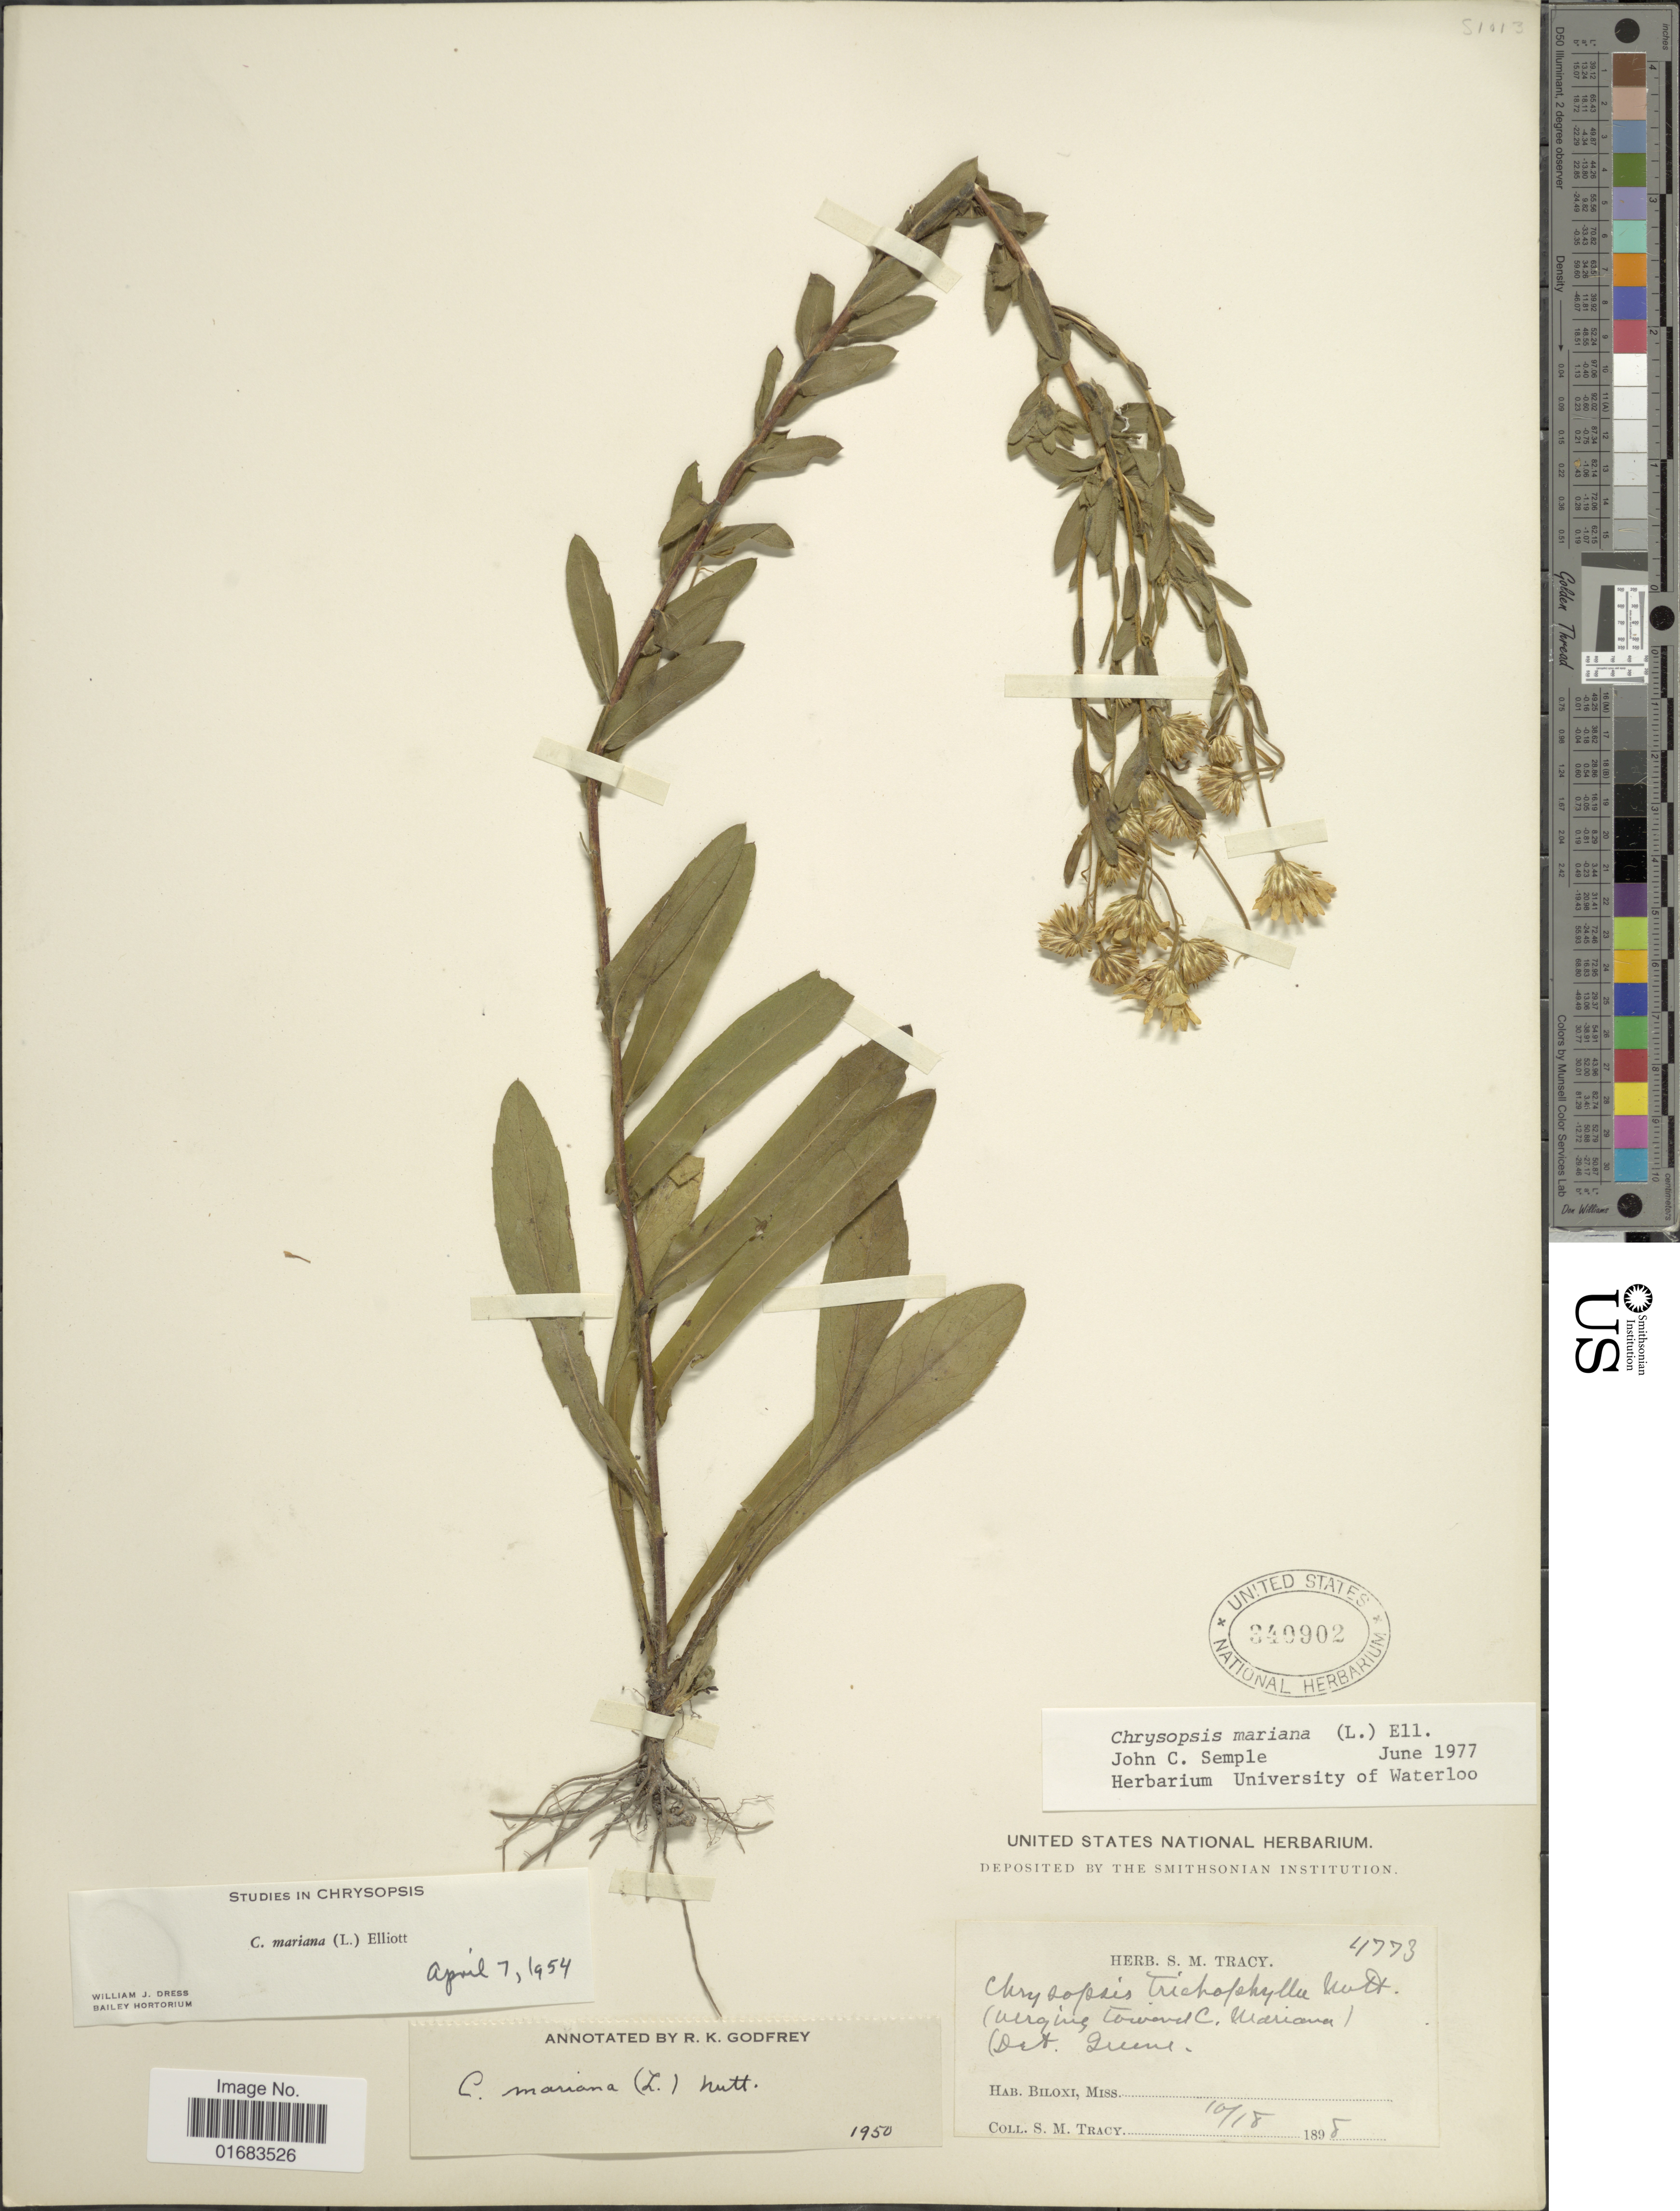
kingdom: Plantae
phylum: Tracheophyta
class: Magnoliopsida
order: Asterales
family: Asteraceae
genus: Chrysopsis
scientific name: Chrysopsis mariana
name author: (L.) Elliott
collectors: S. M. Tracy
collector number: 4773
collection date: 1898-10-18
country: United States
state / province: Mississippi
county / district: Harrison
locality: Biloxi.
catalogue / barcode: US 340902